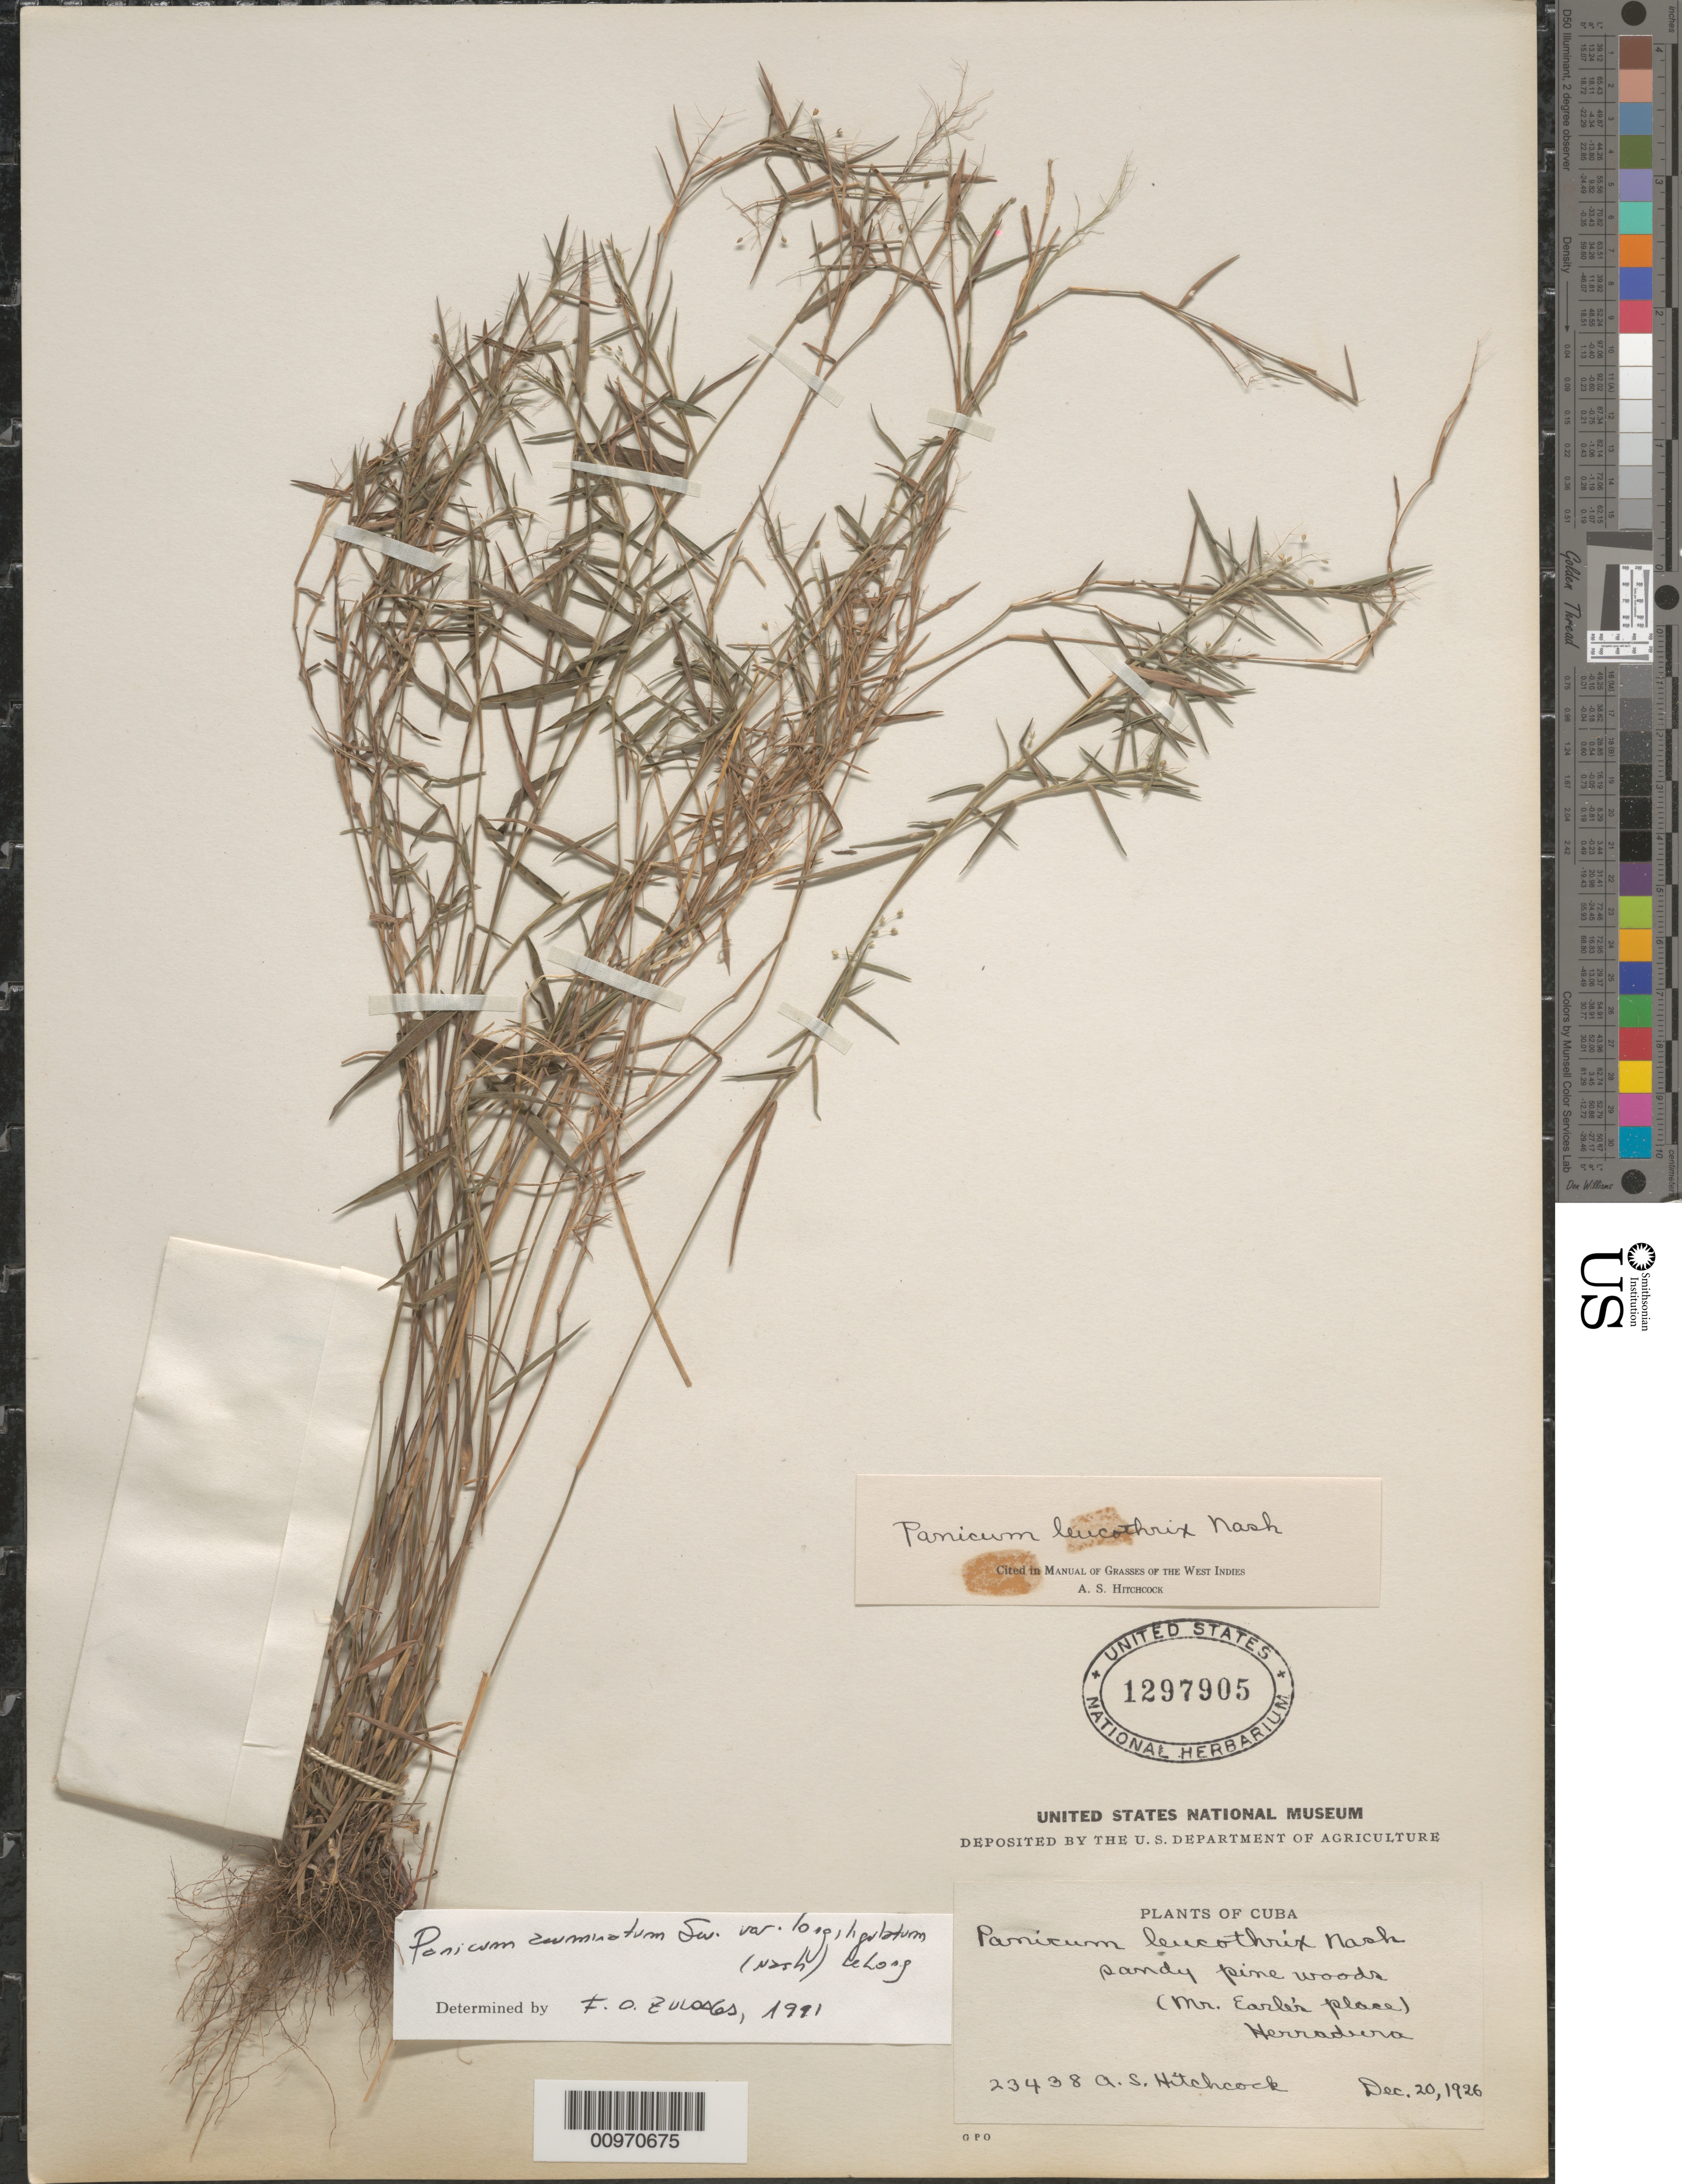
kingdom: Plantae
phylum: Tracheophyta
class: Liliopsida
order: Poales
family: Poaceae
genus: Panicum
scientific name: Panicum acuminatum var. longiligulatum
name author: (Nash) Lelong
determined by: Zuloaga, F. O.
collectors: A. S. Hitchcock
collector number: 23438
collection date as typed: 20 Dec 1926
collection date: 1926-12-20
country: Cuba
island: Cuba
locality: Herradura, Mr Earle's place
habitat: Sandy pine woods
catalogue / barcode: US 1297905